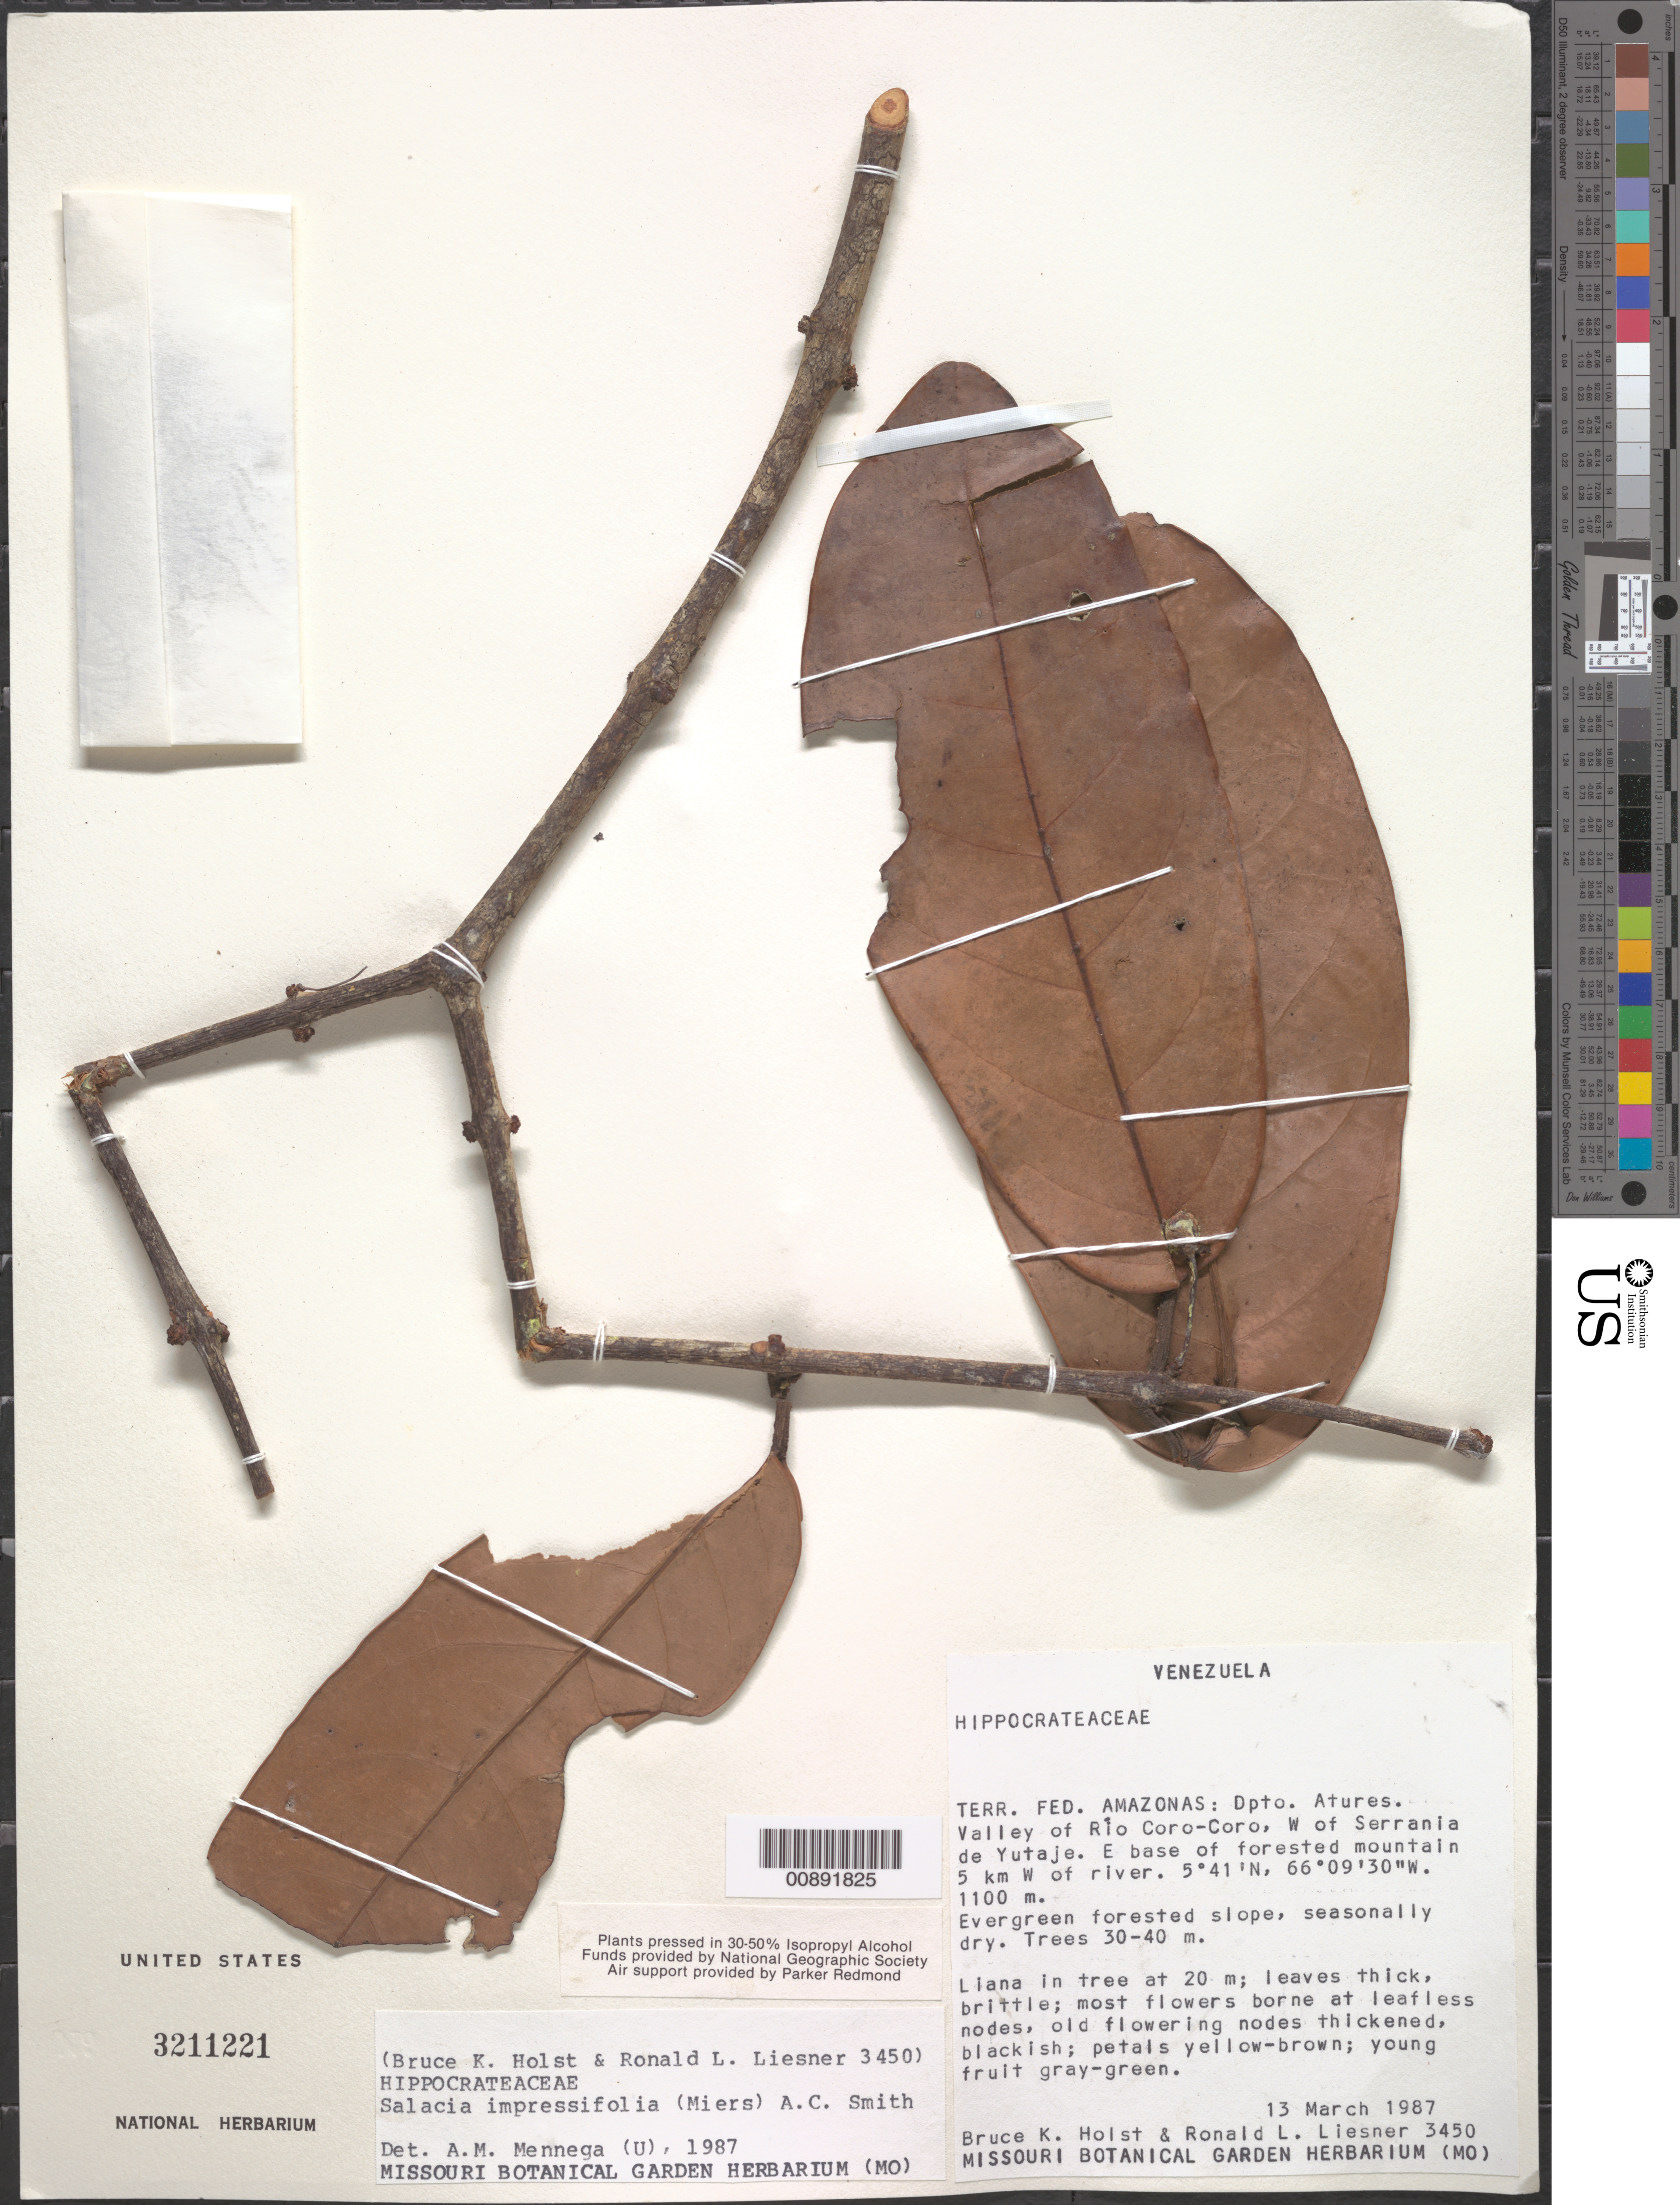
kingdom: Plantae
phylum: Tracheophyta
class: Magnoliopsida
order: Celastrales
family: Celastraceae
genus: Salacia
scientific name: Salacia impressifolia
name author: (Miers) A.C. Sm.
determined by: Mennega, A. M. W.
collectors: B. Holst & R. L. Liesner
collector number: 3450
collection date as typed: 13-Mar-87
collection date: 1987-03-13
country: Venezuela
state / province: Amazonas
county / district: Atures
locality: Río Coro-Coro valley, W of Serrania de Yutajé; E base of mountain 5 km W of river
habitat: In tree at 20m; evergreen forested slope, seasonally dry, trees 30-40 m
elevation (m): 1100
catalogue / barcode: US 3211221